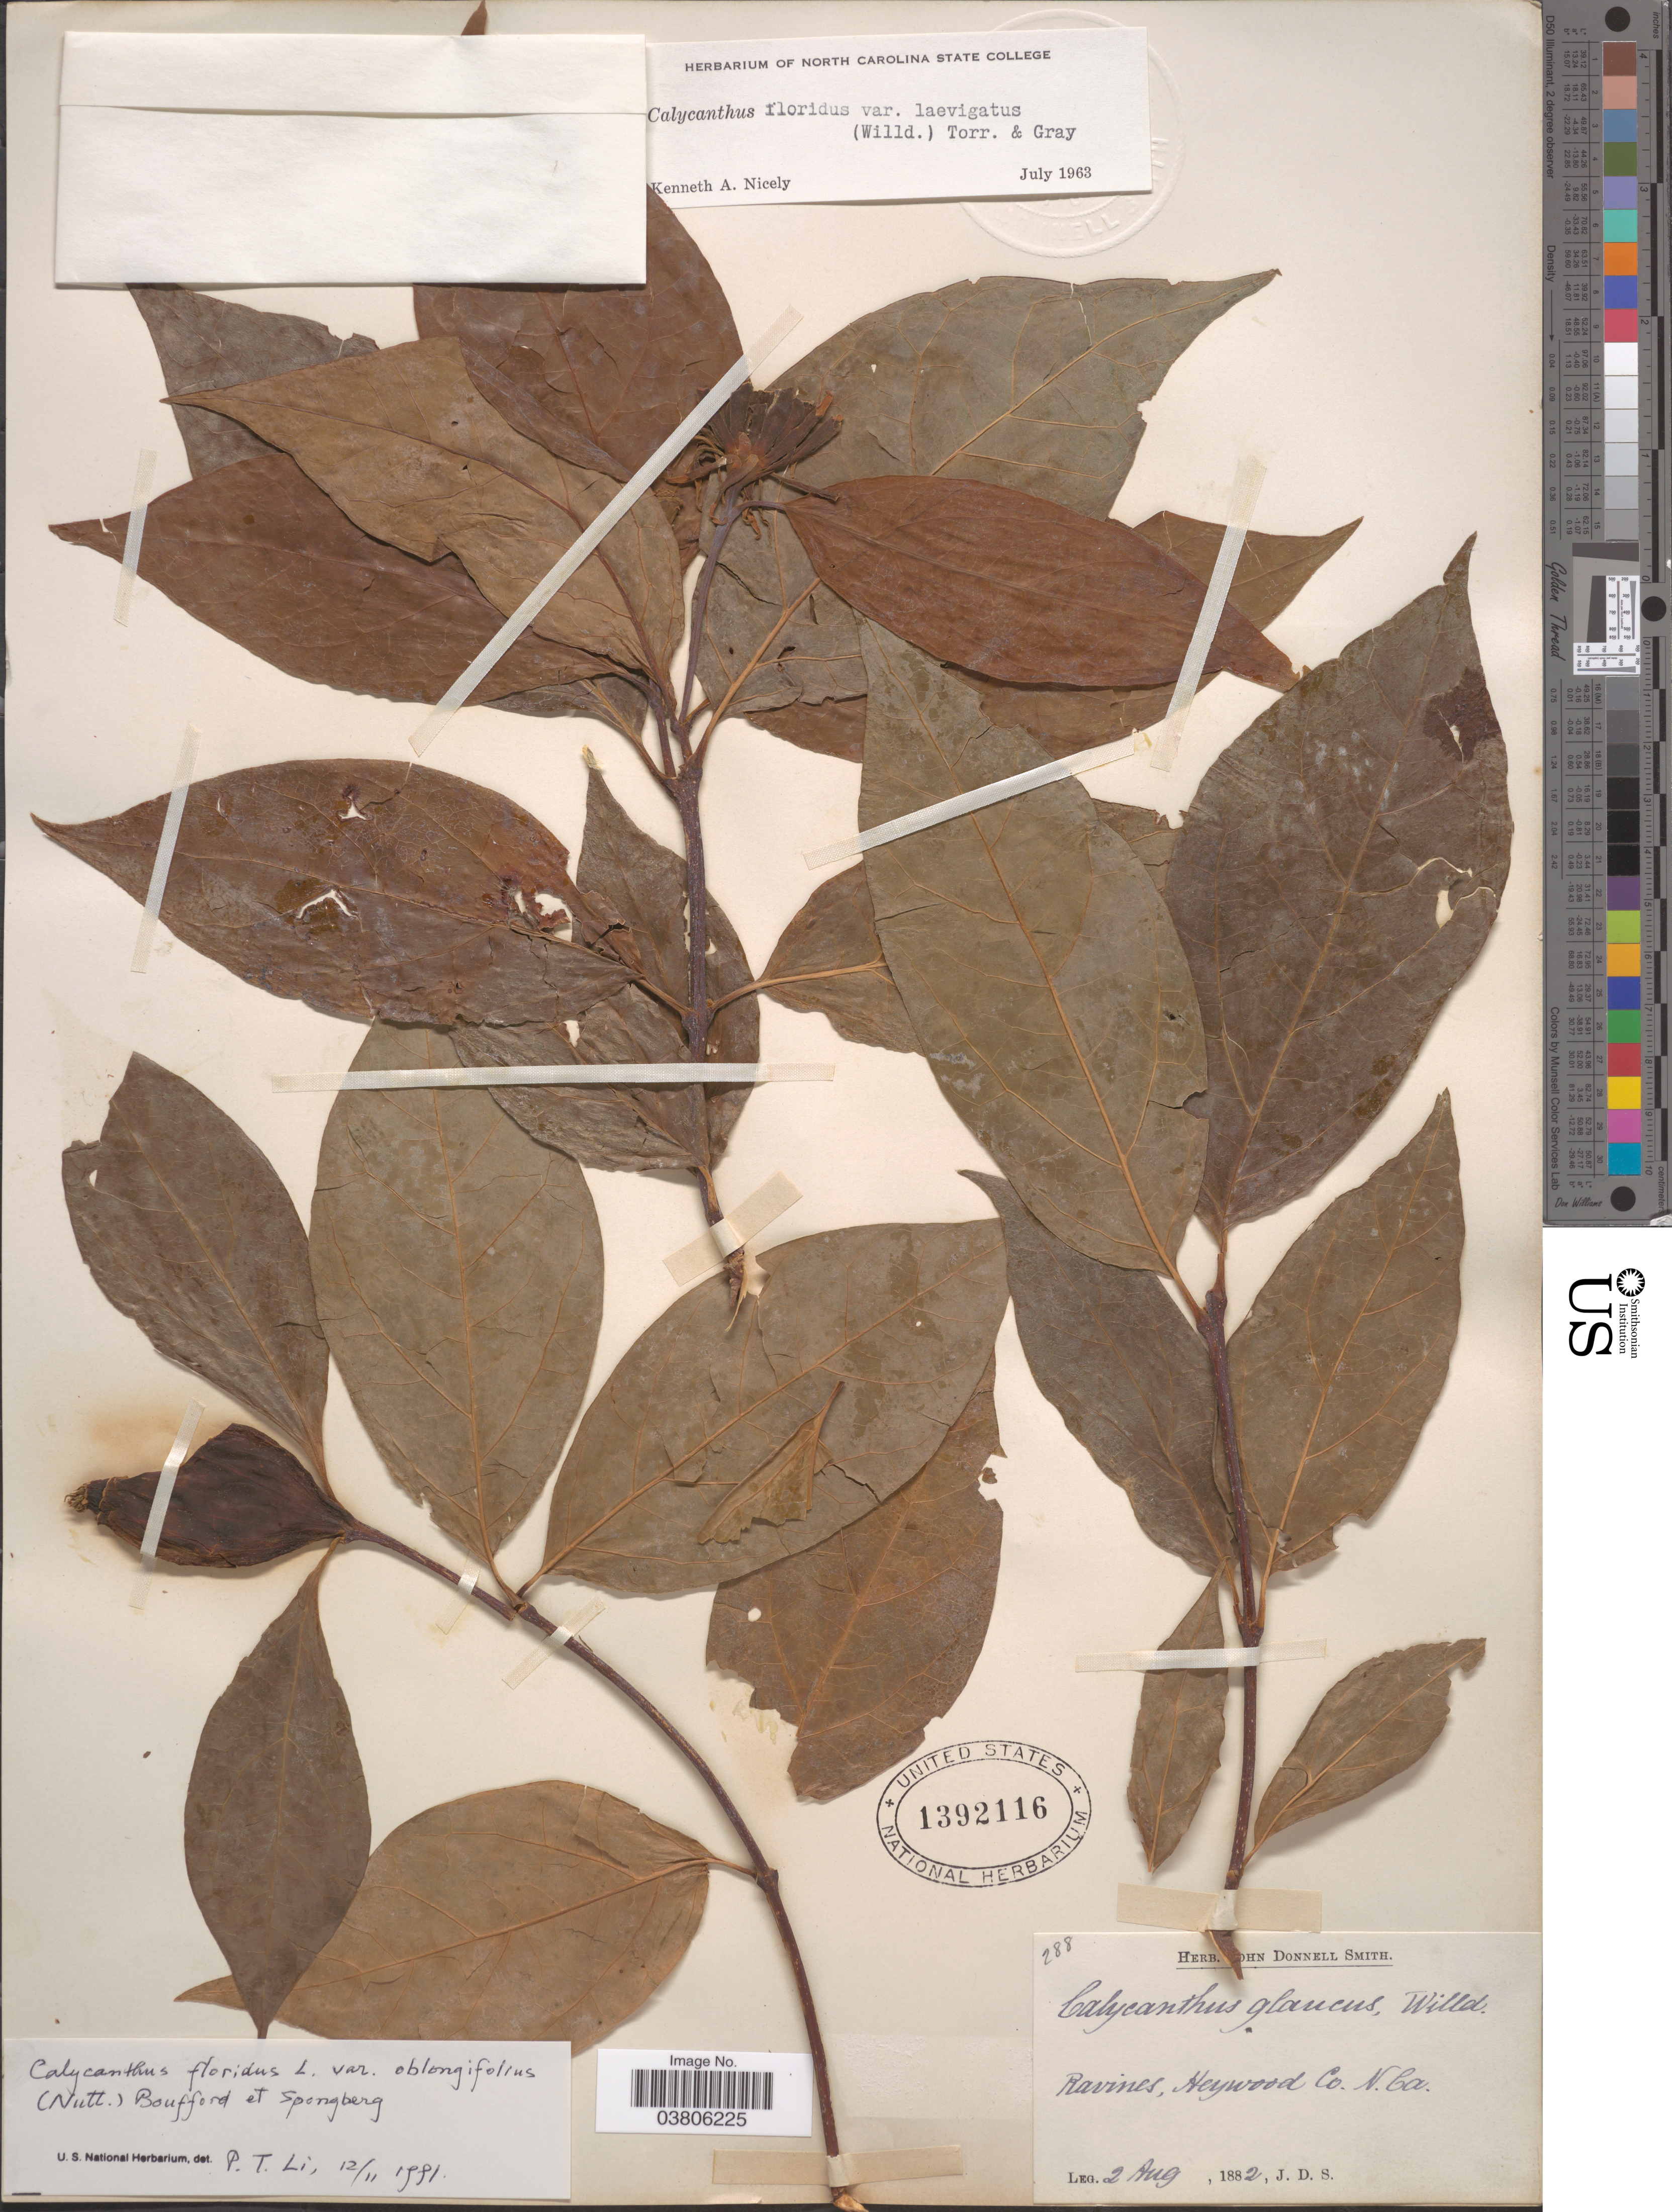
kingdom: Plantae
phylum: Tracheophyta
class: Magnoliopsida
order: Laurales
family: Calycanthaceae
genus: Calycanthus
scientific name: Calycanthus floridus var. laevigatus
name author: (Willd.) Torr. & A. Gray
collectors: J. Donnell Smith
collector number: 288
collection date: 1882-08-02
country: United States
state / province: North Carolina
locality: Ravines, Heywood Co.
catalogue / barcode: US 1392116